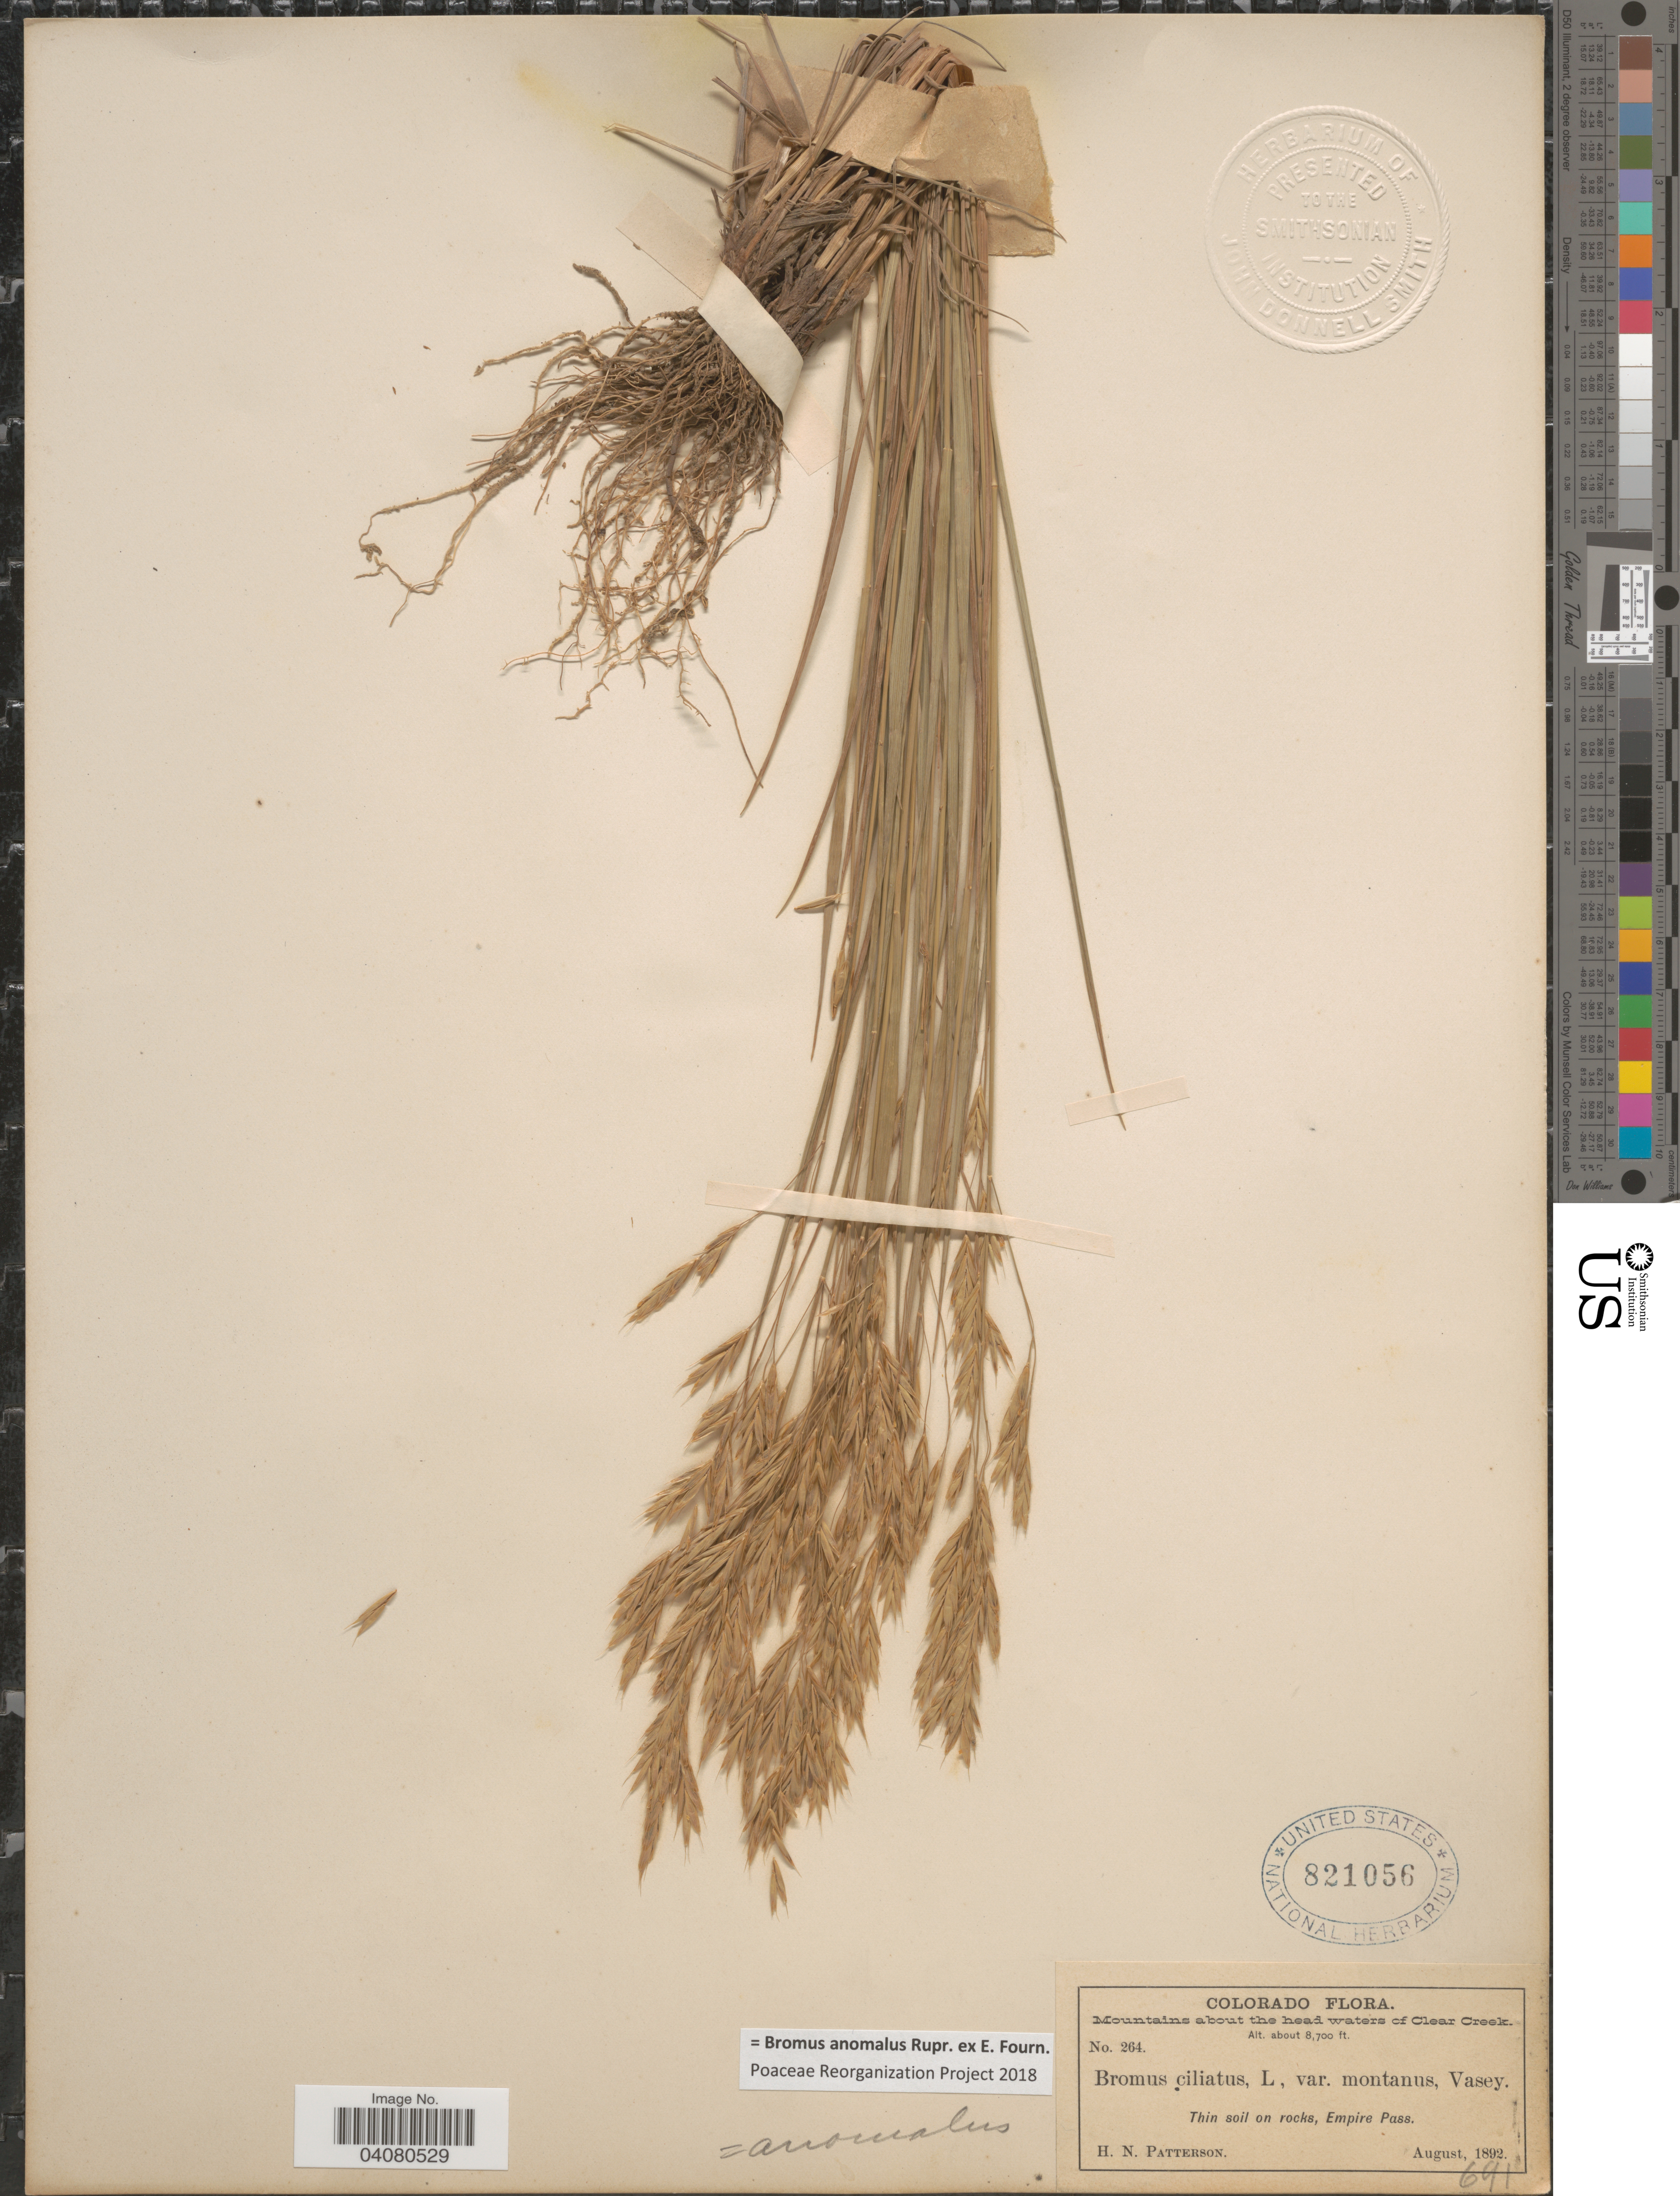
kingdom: Plantae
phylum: Tracheophyta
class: Liliopsida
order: Poales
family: Poaceae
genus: Bromus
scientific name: Bromus anomalus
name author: Rupr. ex E. Fourn.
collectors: H. N. Patterson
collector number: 264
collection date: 1892-08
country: United States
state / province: Colorado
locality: Mountains about the head waters of Clear Creek. Empire Pass.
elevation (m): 2652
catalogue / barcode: US 821056